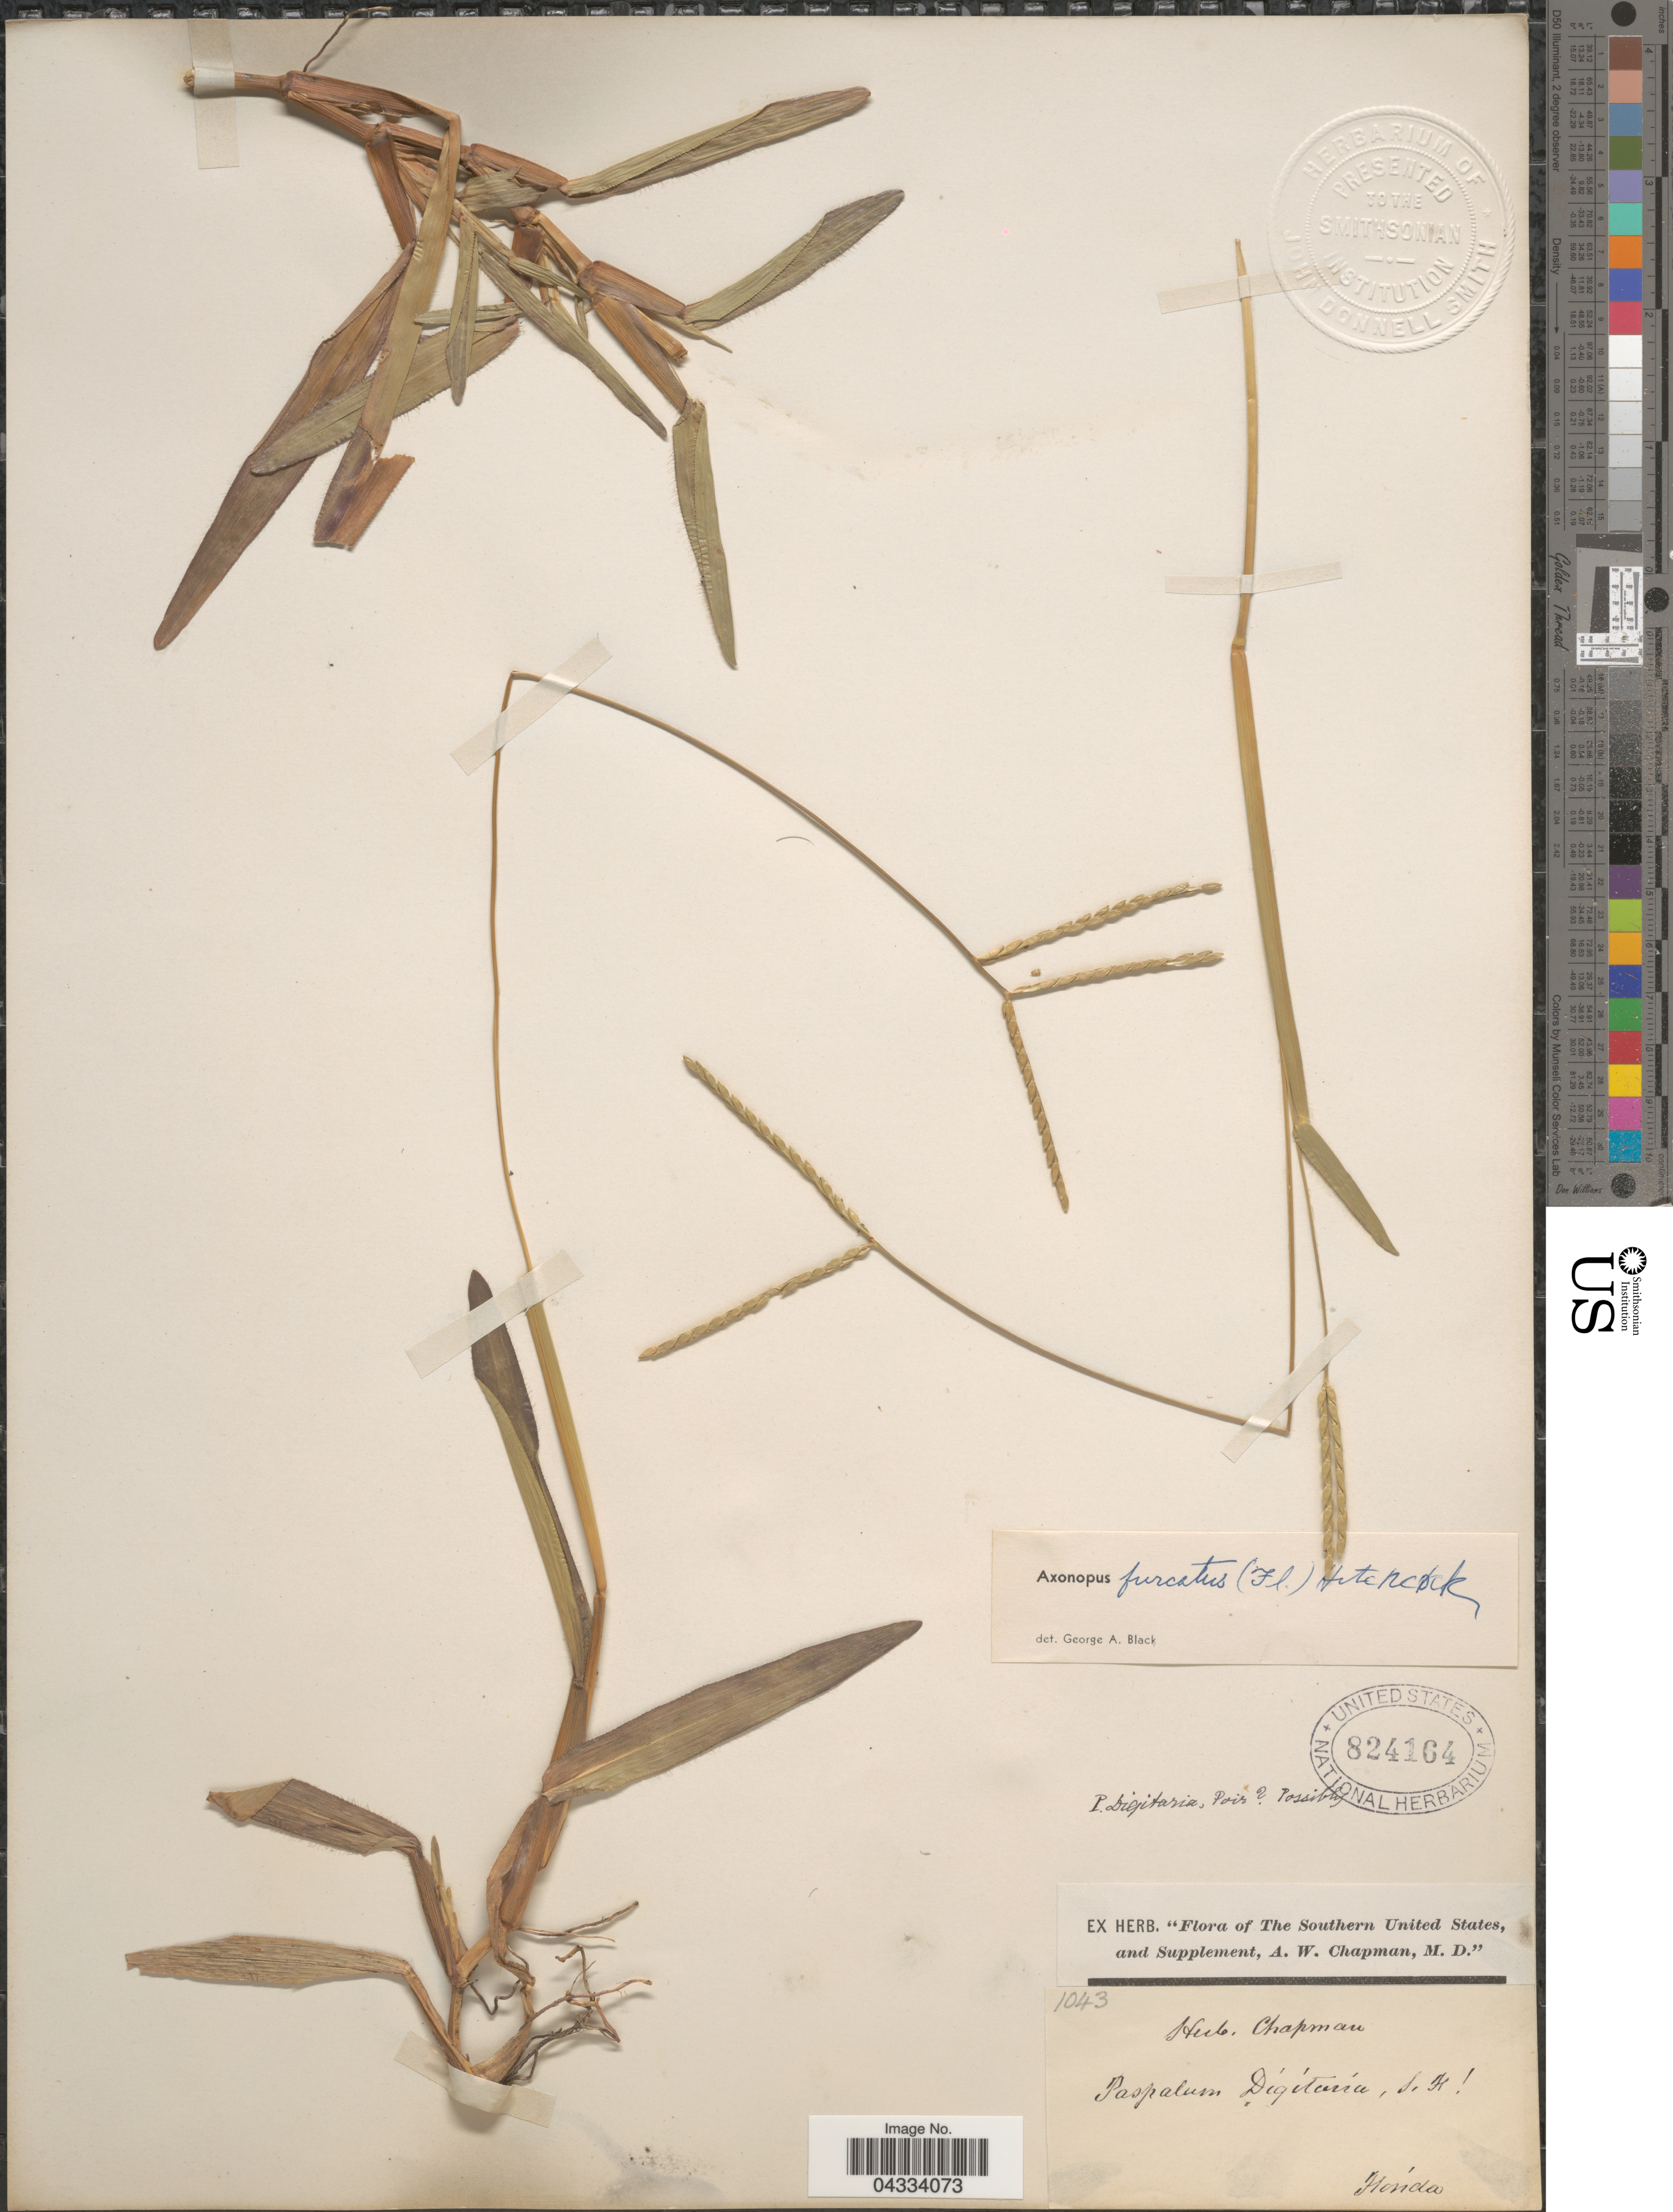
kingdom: Plantae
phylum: Tracheophyta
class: Liliopsida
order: Poales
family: Poaceae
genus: Axonopus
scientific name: Axonopus furcatus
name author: (Flüggé) Hitchc.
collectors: ex herb. A.W. Chapman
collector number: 1043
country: United States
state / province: Florida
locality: The Southern United States.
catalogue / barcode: US 824164